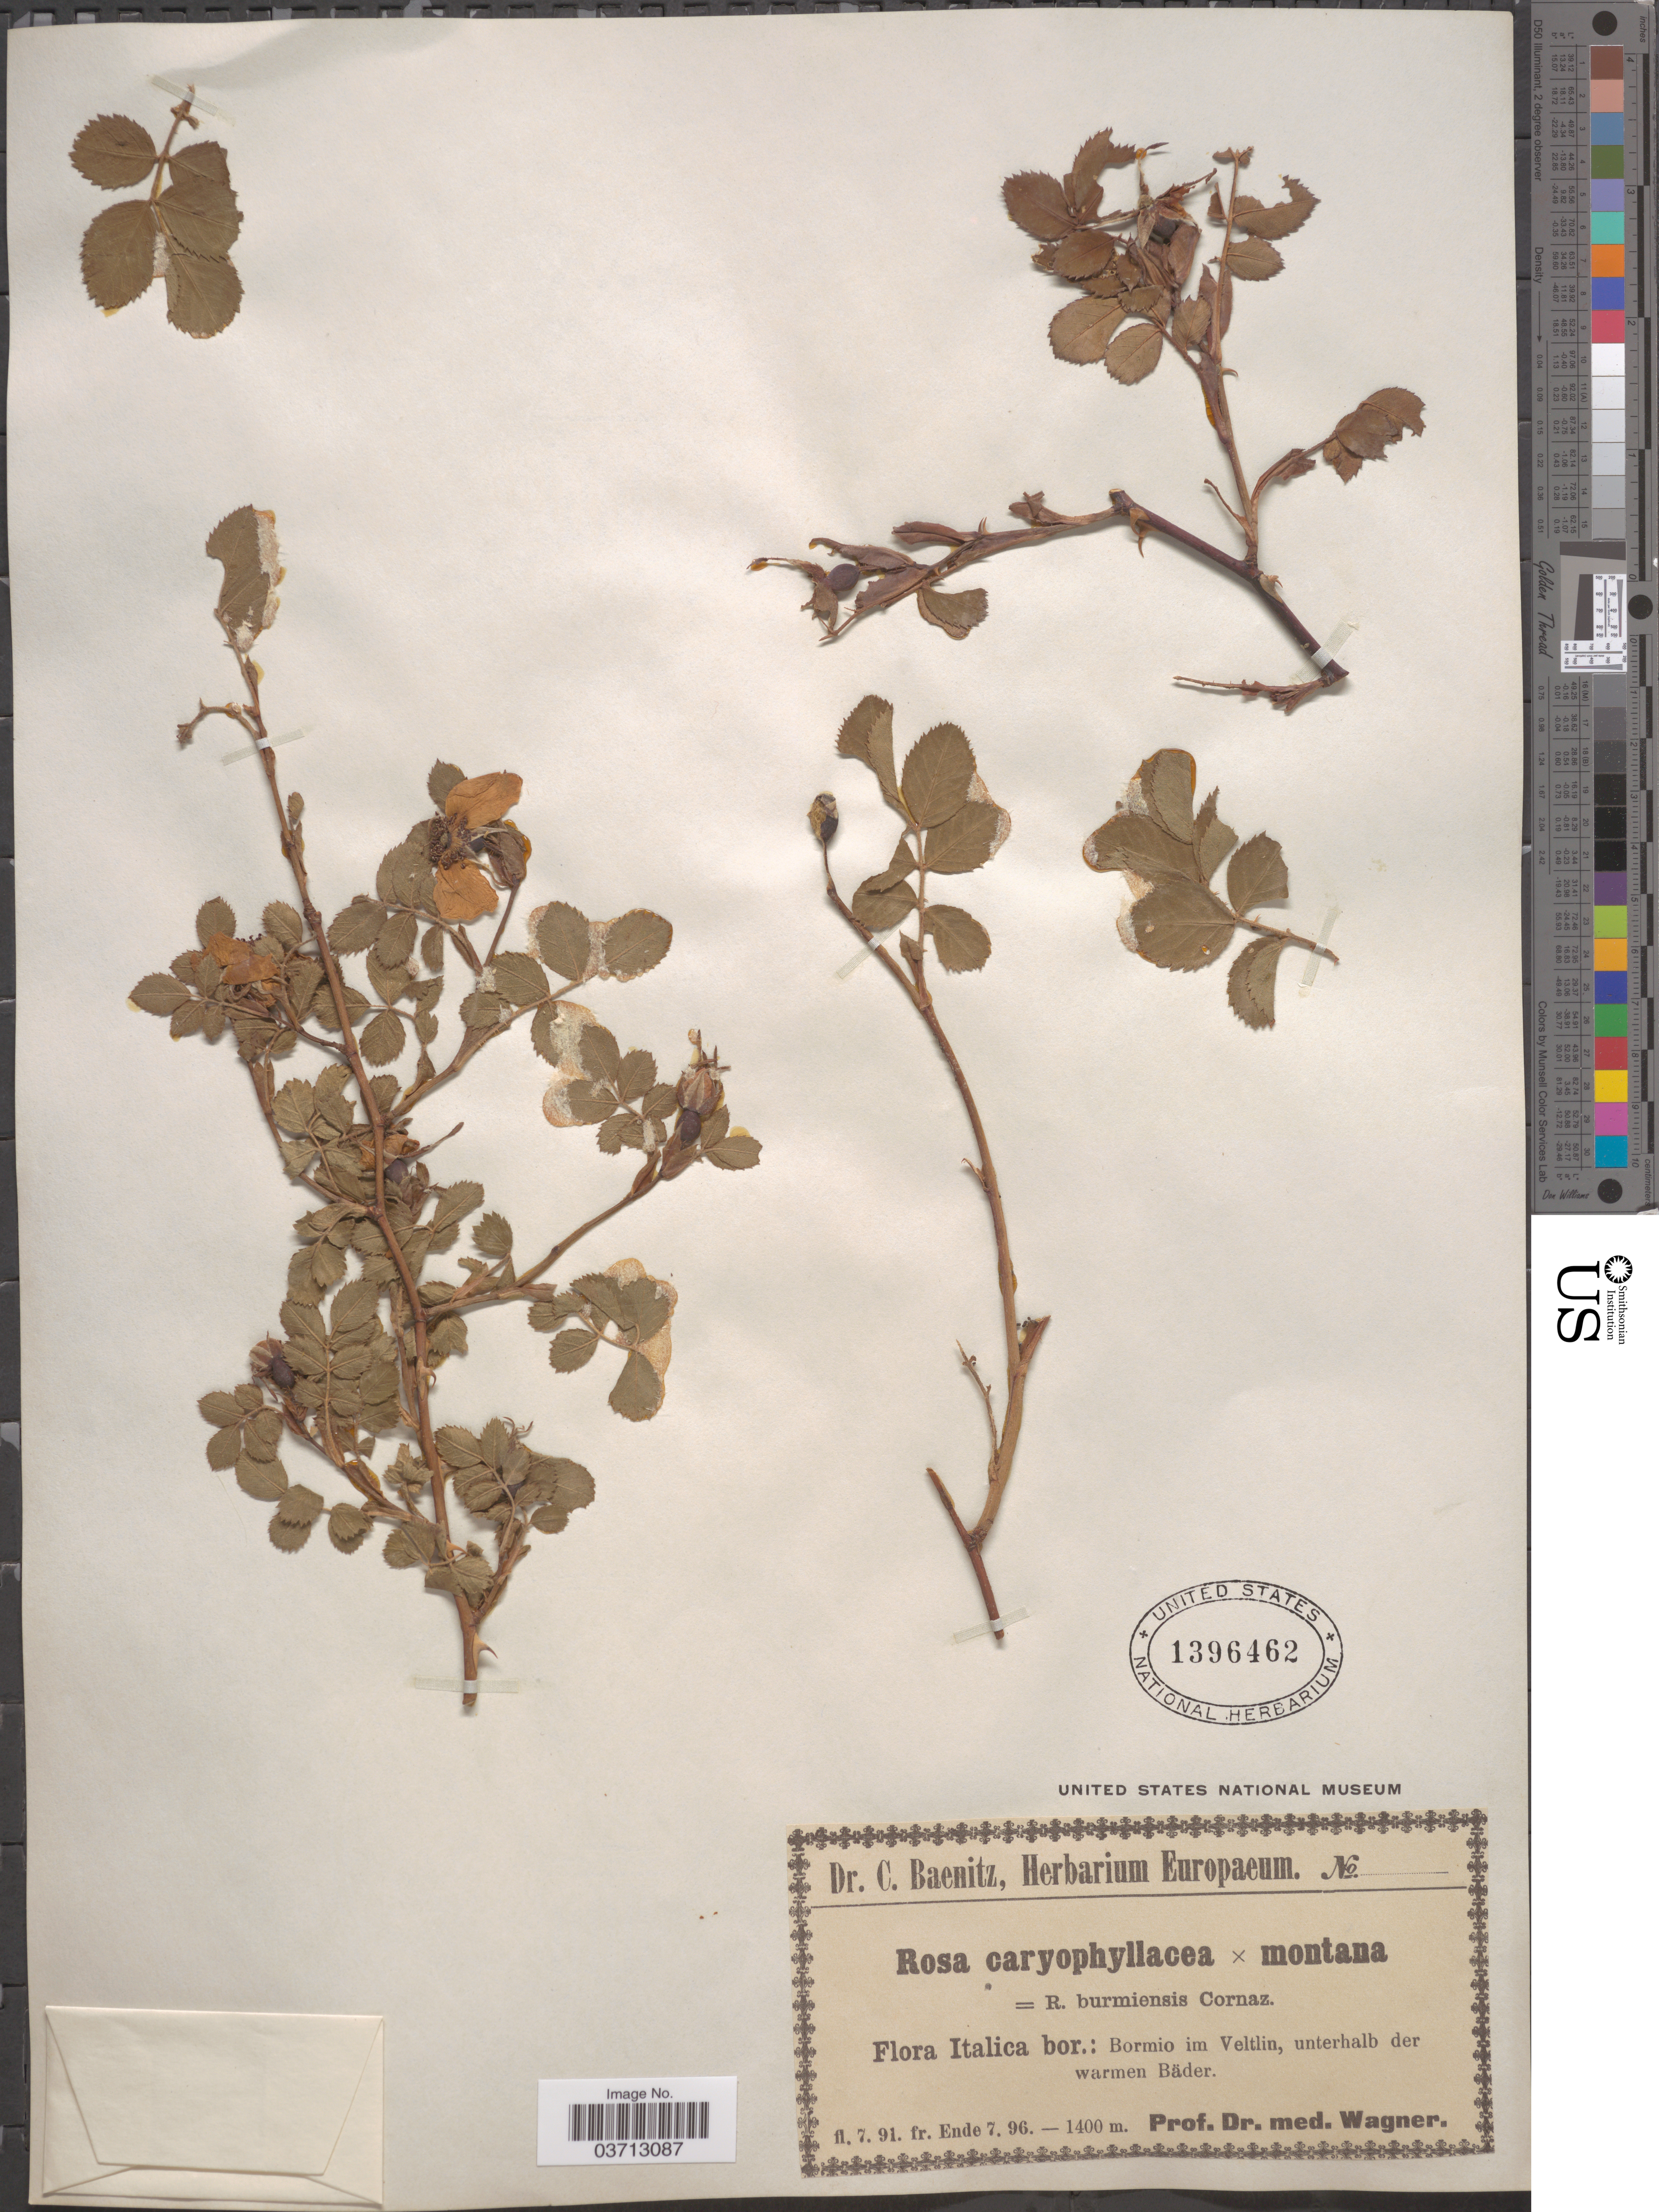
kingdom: Plantae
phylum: Tracheophyta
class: Magnoliopsida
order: Rosales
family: Rosaceae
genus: Rosa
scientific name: Rosa caryophyllacea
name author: Besser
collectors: -- Wagner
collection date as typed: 7. 91 Ende 7. 96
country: Italy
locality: Italica bor.: Bormio im Veltlin, unterhalb der warmen Bäder.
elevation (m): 1400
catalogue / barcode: US 1396462